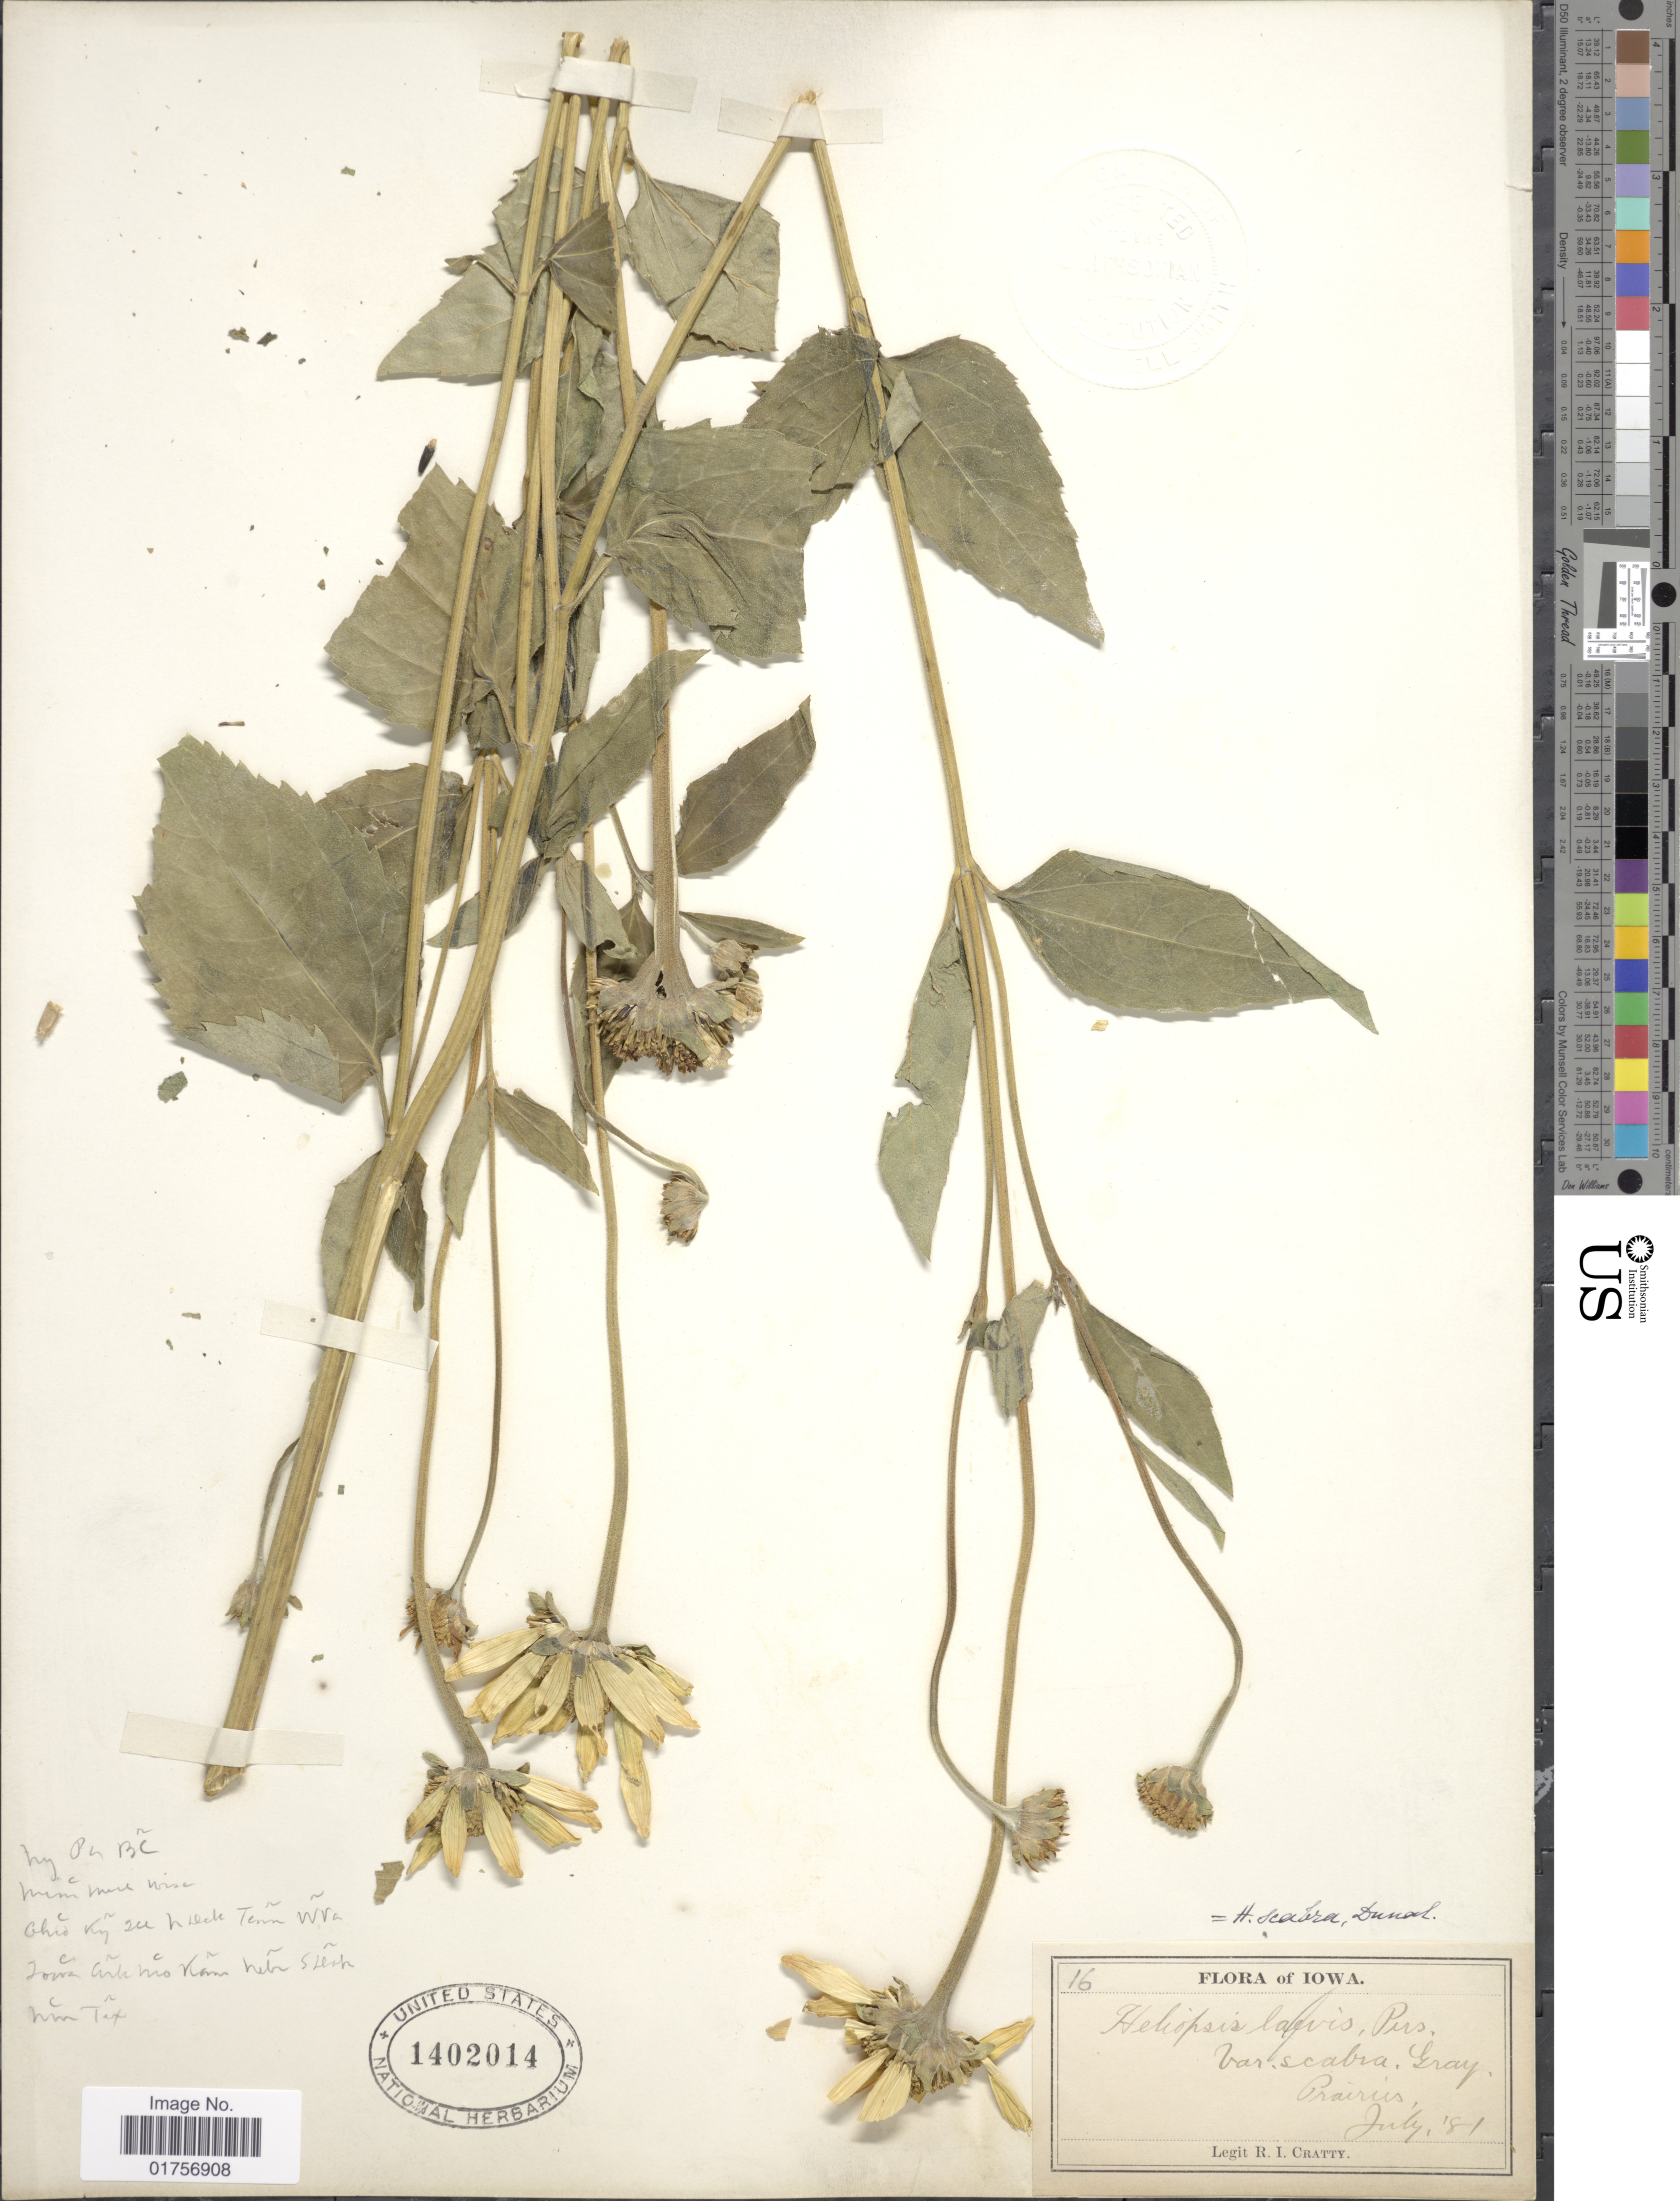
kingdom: Plantae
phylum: Tracheophyta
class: Magnoliopsida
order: Asterales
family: Asteraceae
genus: Heliopsis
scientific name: Heliopsis helianthoides var. scabra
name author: (Dunal) T.R. Fisher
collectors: R. Cratty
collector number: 16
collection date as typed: Transcribed d/m/y: /7/81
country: United States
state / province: Iowa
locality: Prairies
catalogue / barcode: US 1402014